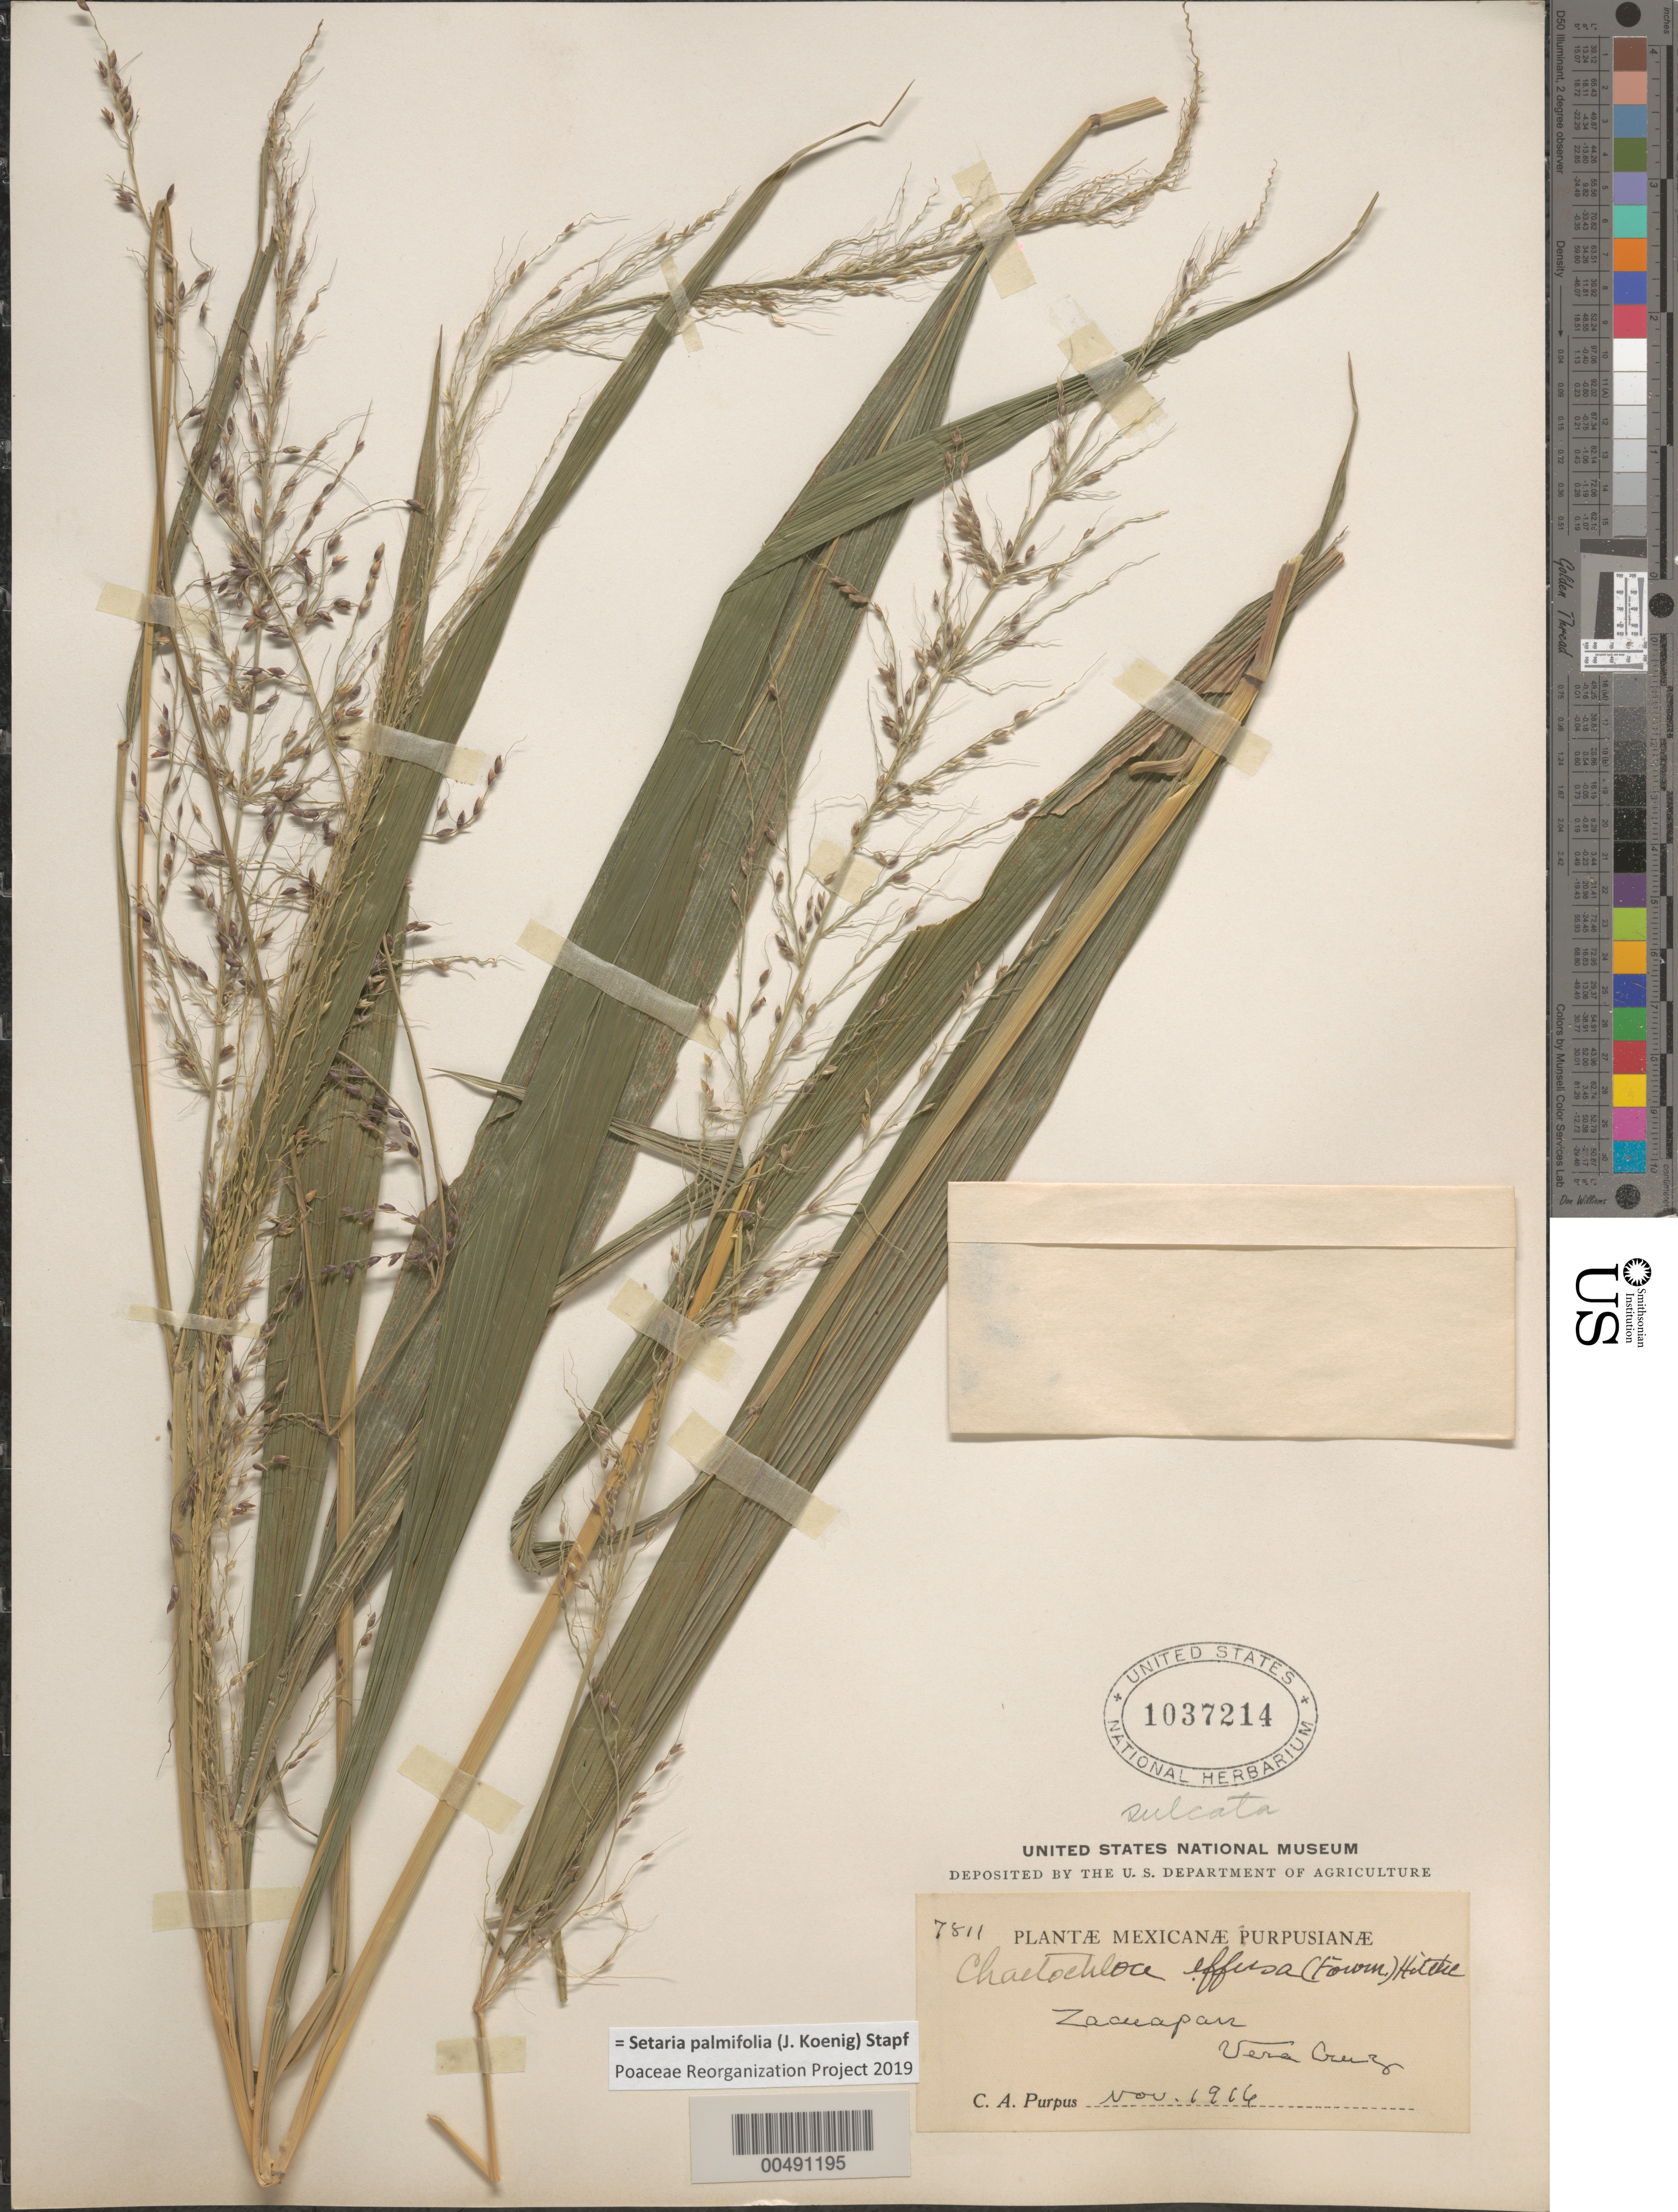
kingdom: Plantae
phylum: Tracheophyta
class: Liliopsida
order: Poales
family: Poaceae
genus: Setaria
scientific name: Setaria palmifolia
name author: (J. Koenig) Stapf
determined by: Poaceae Reorganization Project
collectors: C. A. Purpus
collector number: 7811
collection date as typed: Nov 1916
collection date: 1916-11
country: Mexico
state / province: Veracruz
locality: Zacuapan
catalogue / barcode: US 1037214